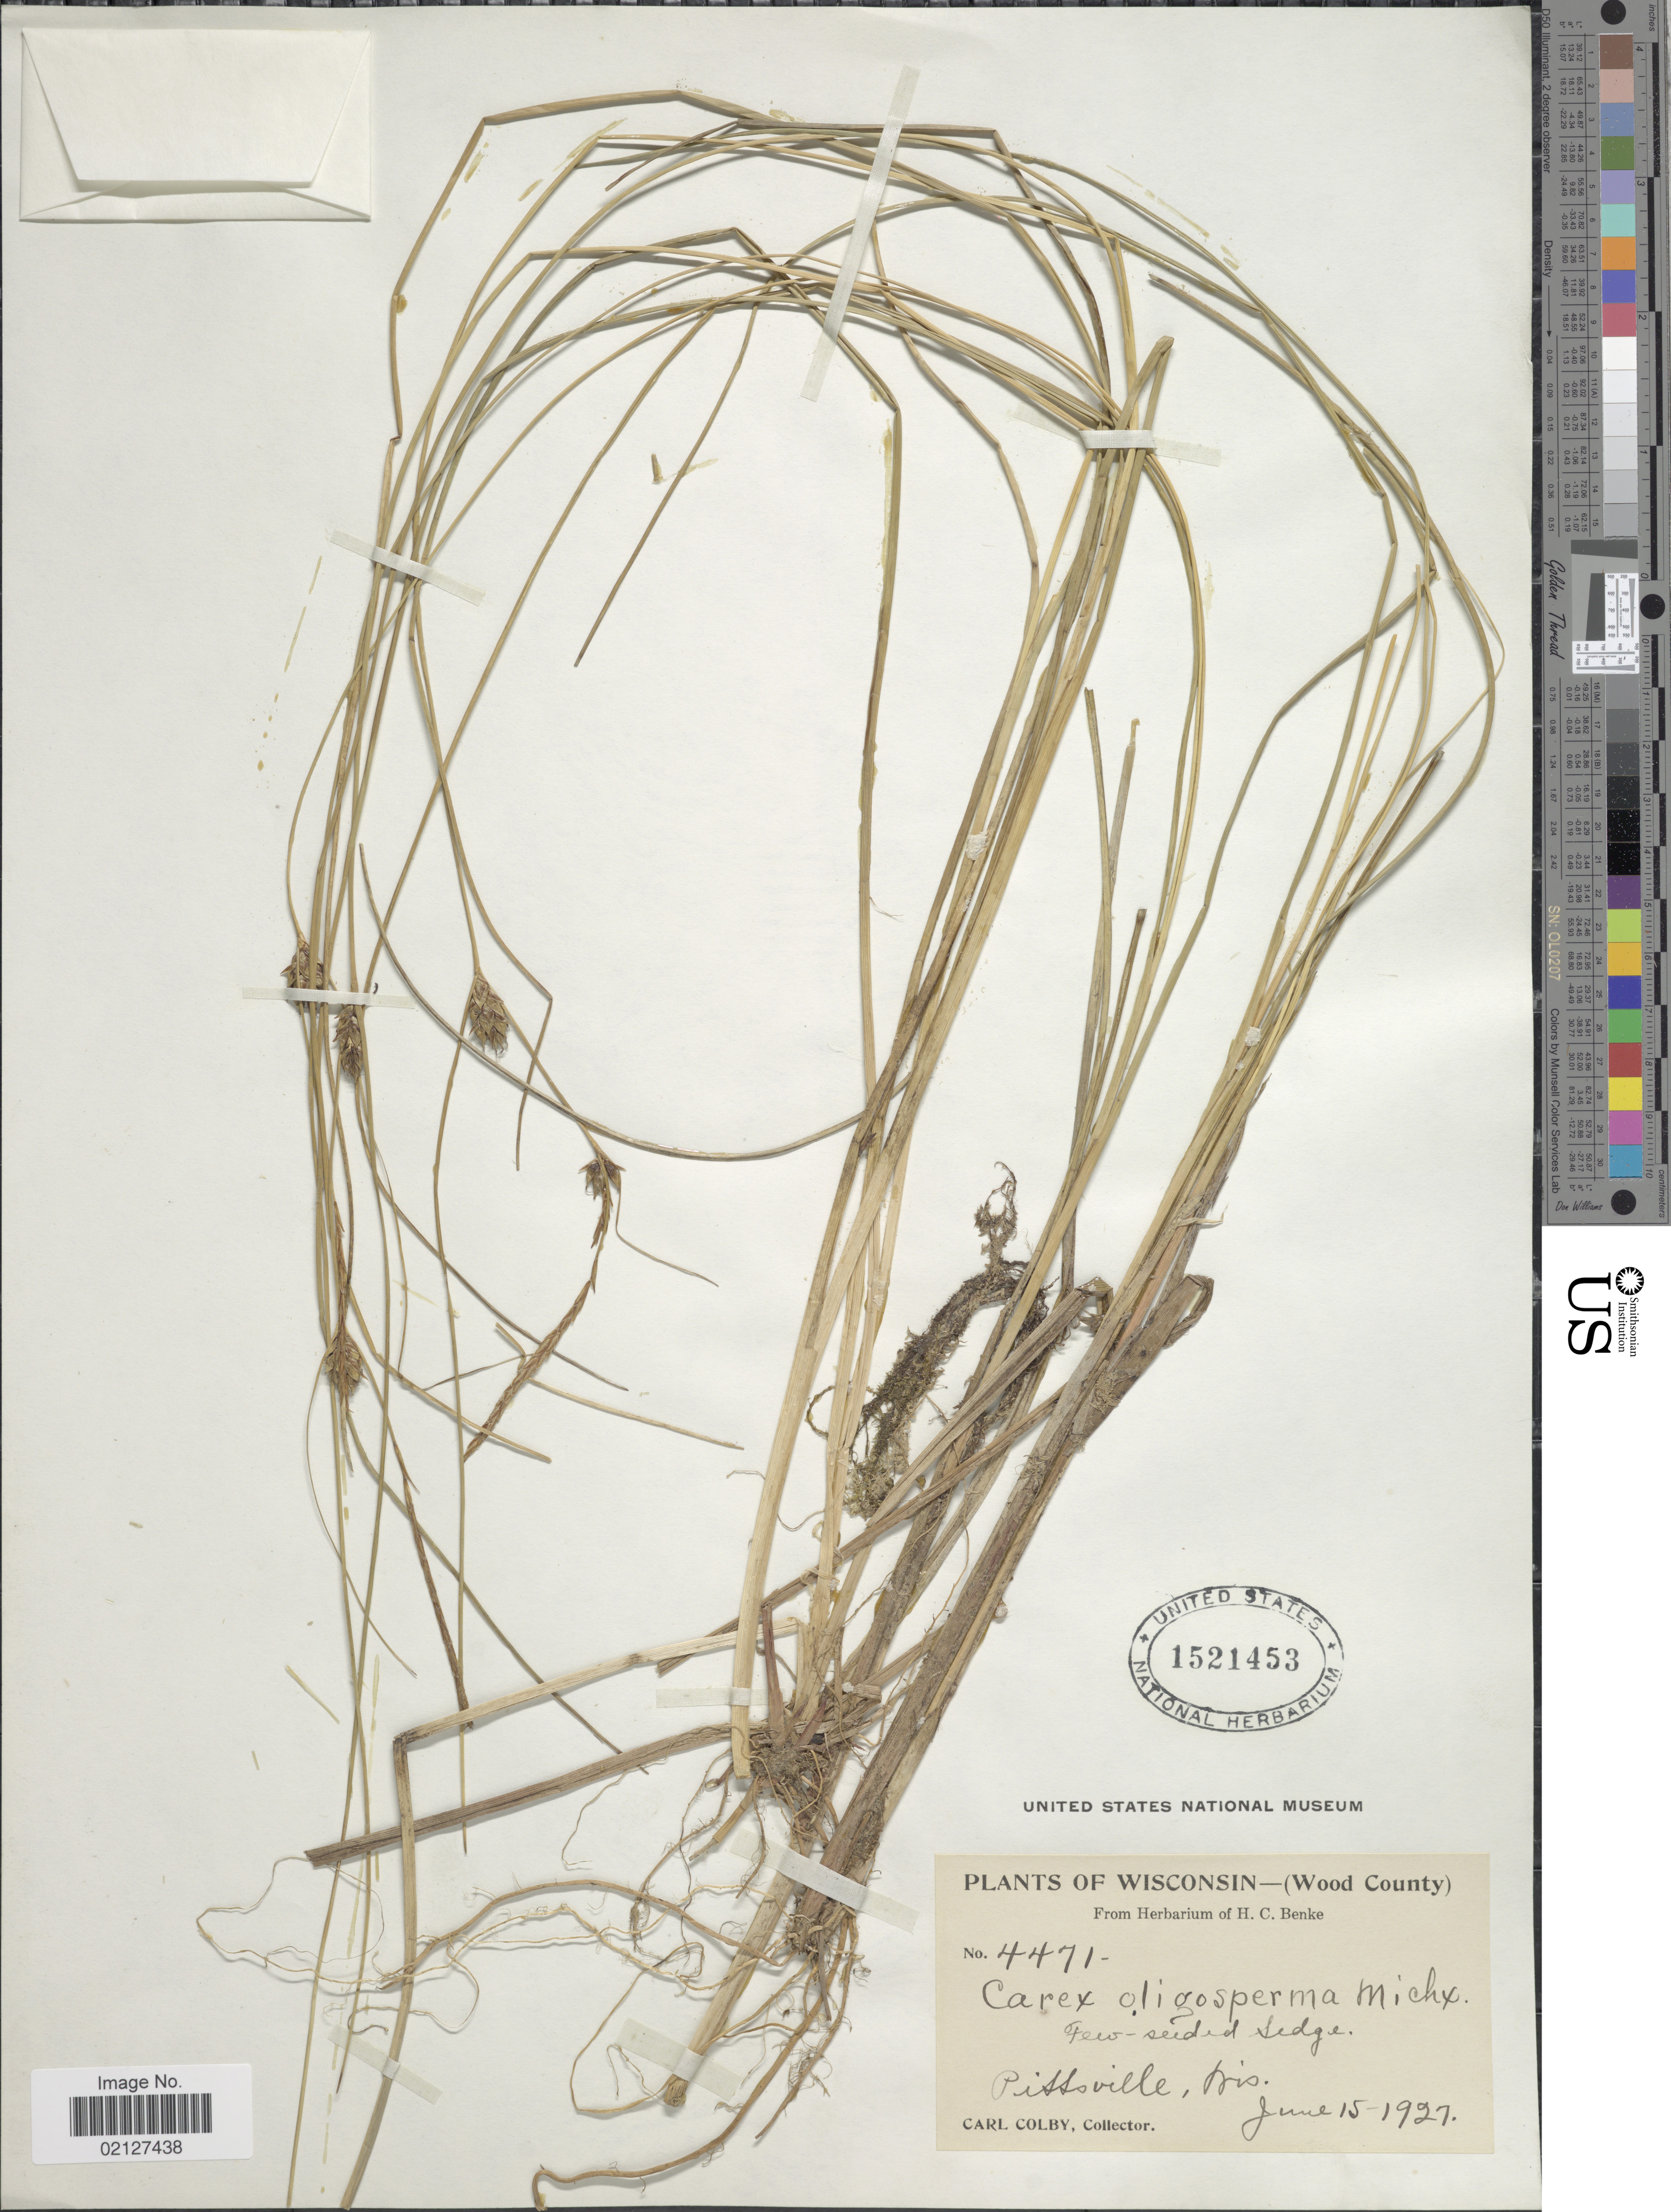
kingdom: Plantae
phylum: Tracheophyta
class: Liliopsida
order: Poales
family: Cyperaceae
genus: Carex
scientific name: Carex oligosperma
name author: Michx.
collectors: C. Colby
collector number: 4471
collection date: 1927-06-15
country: United States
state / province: Wisconsin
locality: (Wood County), Pittsville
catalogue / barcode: US 1521453